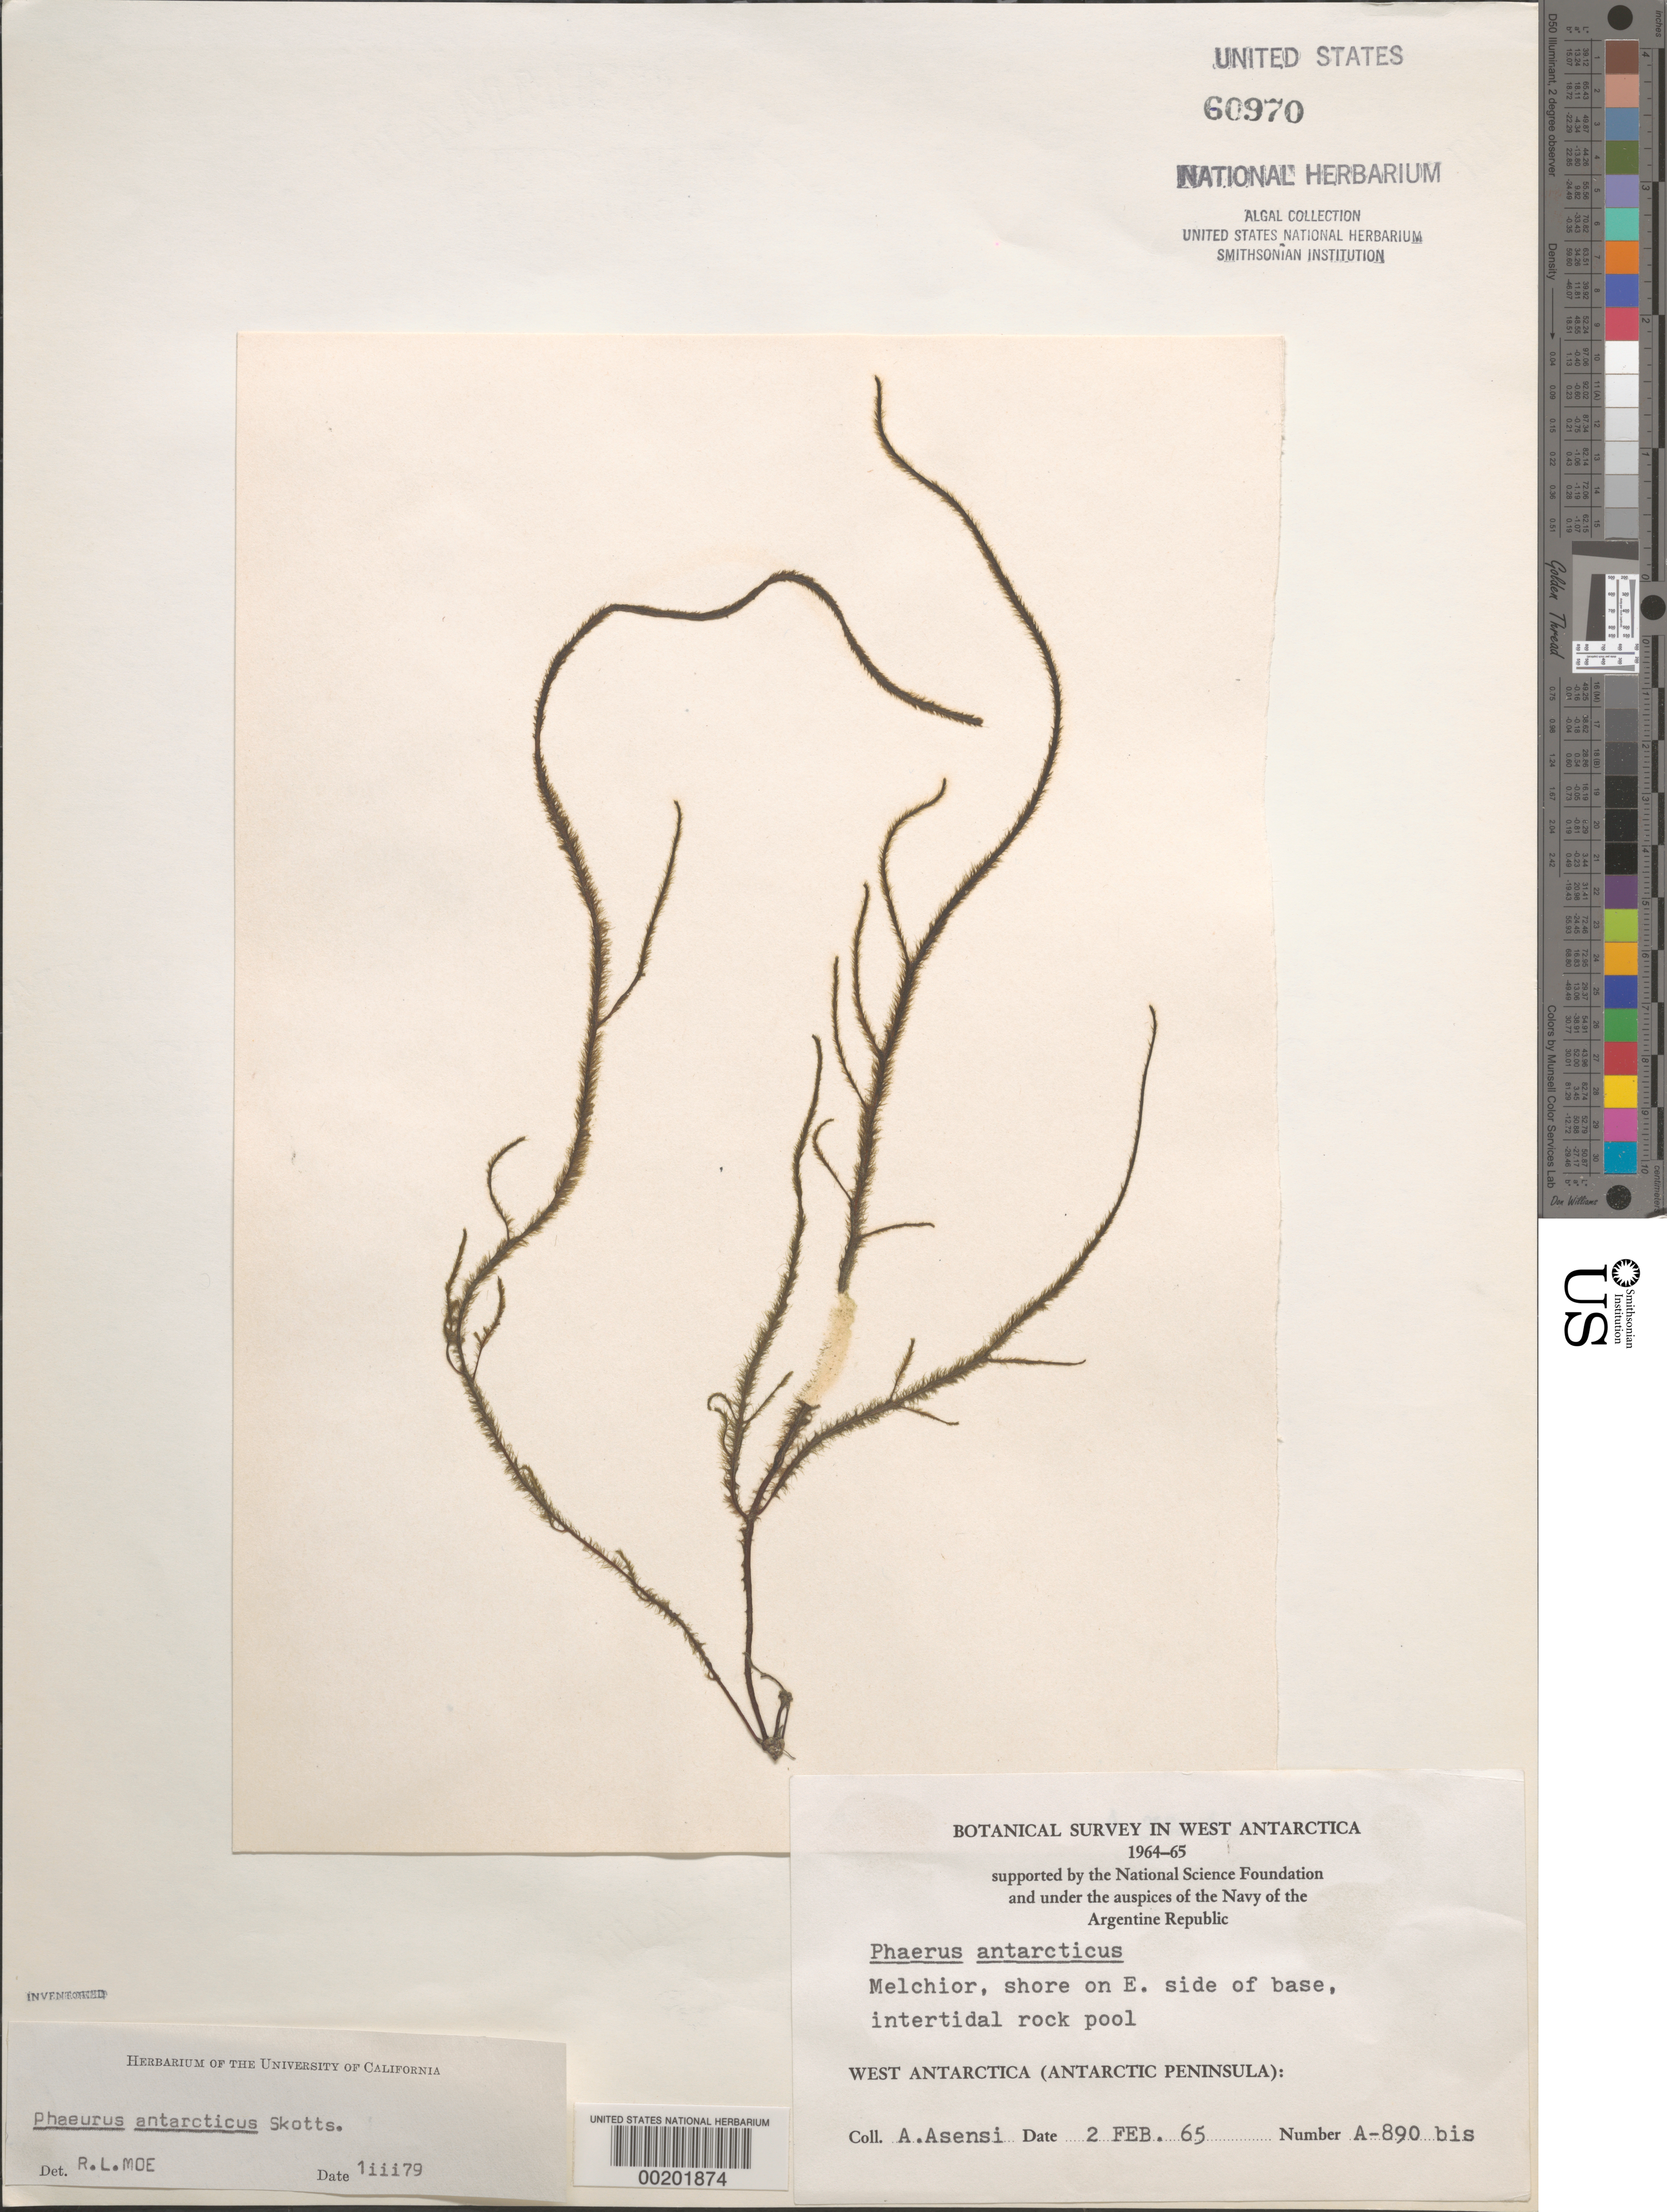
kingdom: Chromista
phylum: Ochrophyta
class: Phaeophyceae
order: Desmarestiales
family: Desmarestiaceae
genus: Phaeurus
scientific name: Phaeurus antarcticus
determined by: Moe, R. L.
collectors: A. Asensi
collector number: A-890 Bis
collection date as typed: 02 Feb 1965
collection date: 1965-02-02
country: Antarctica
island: Melchior Islands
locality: East side of base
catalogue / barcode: US 60970